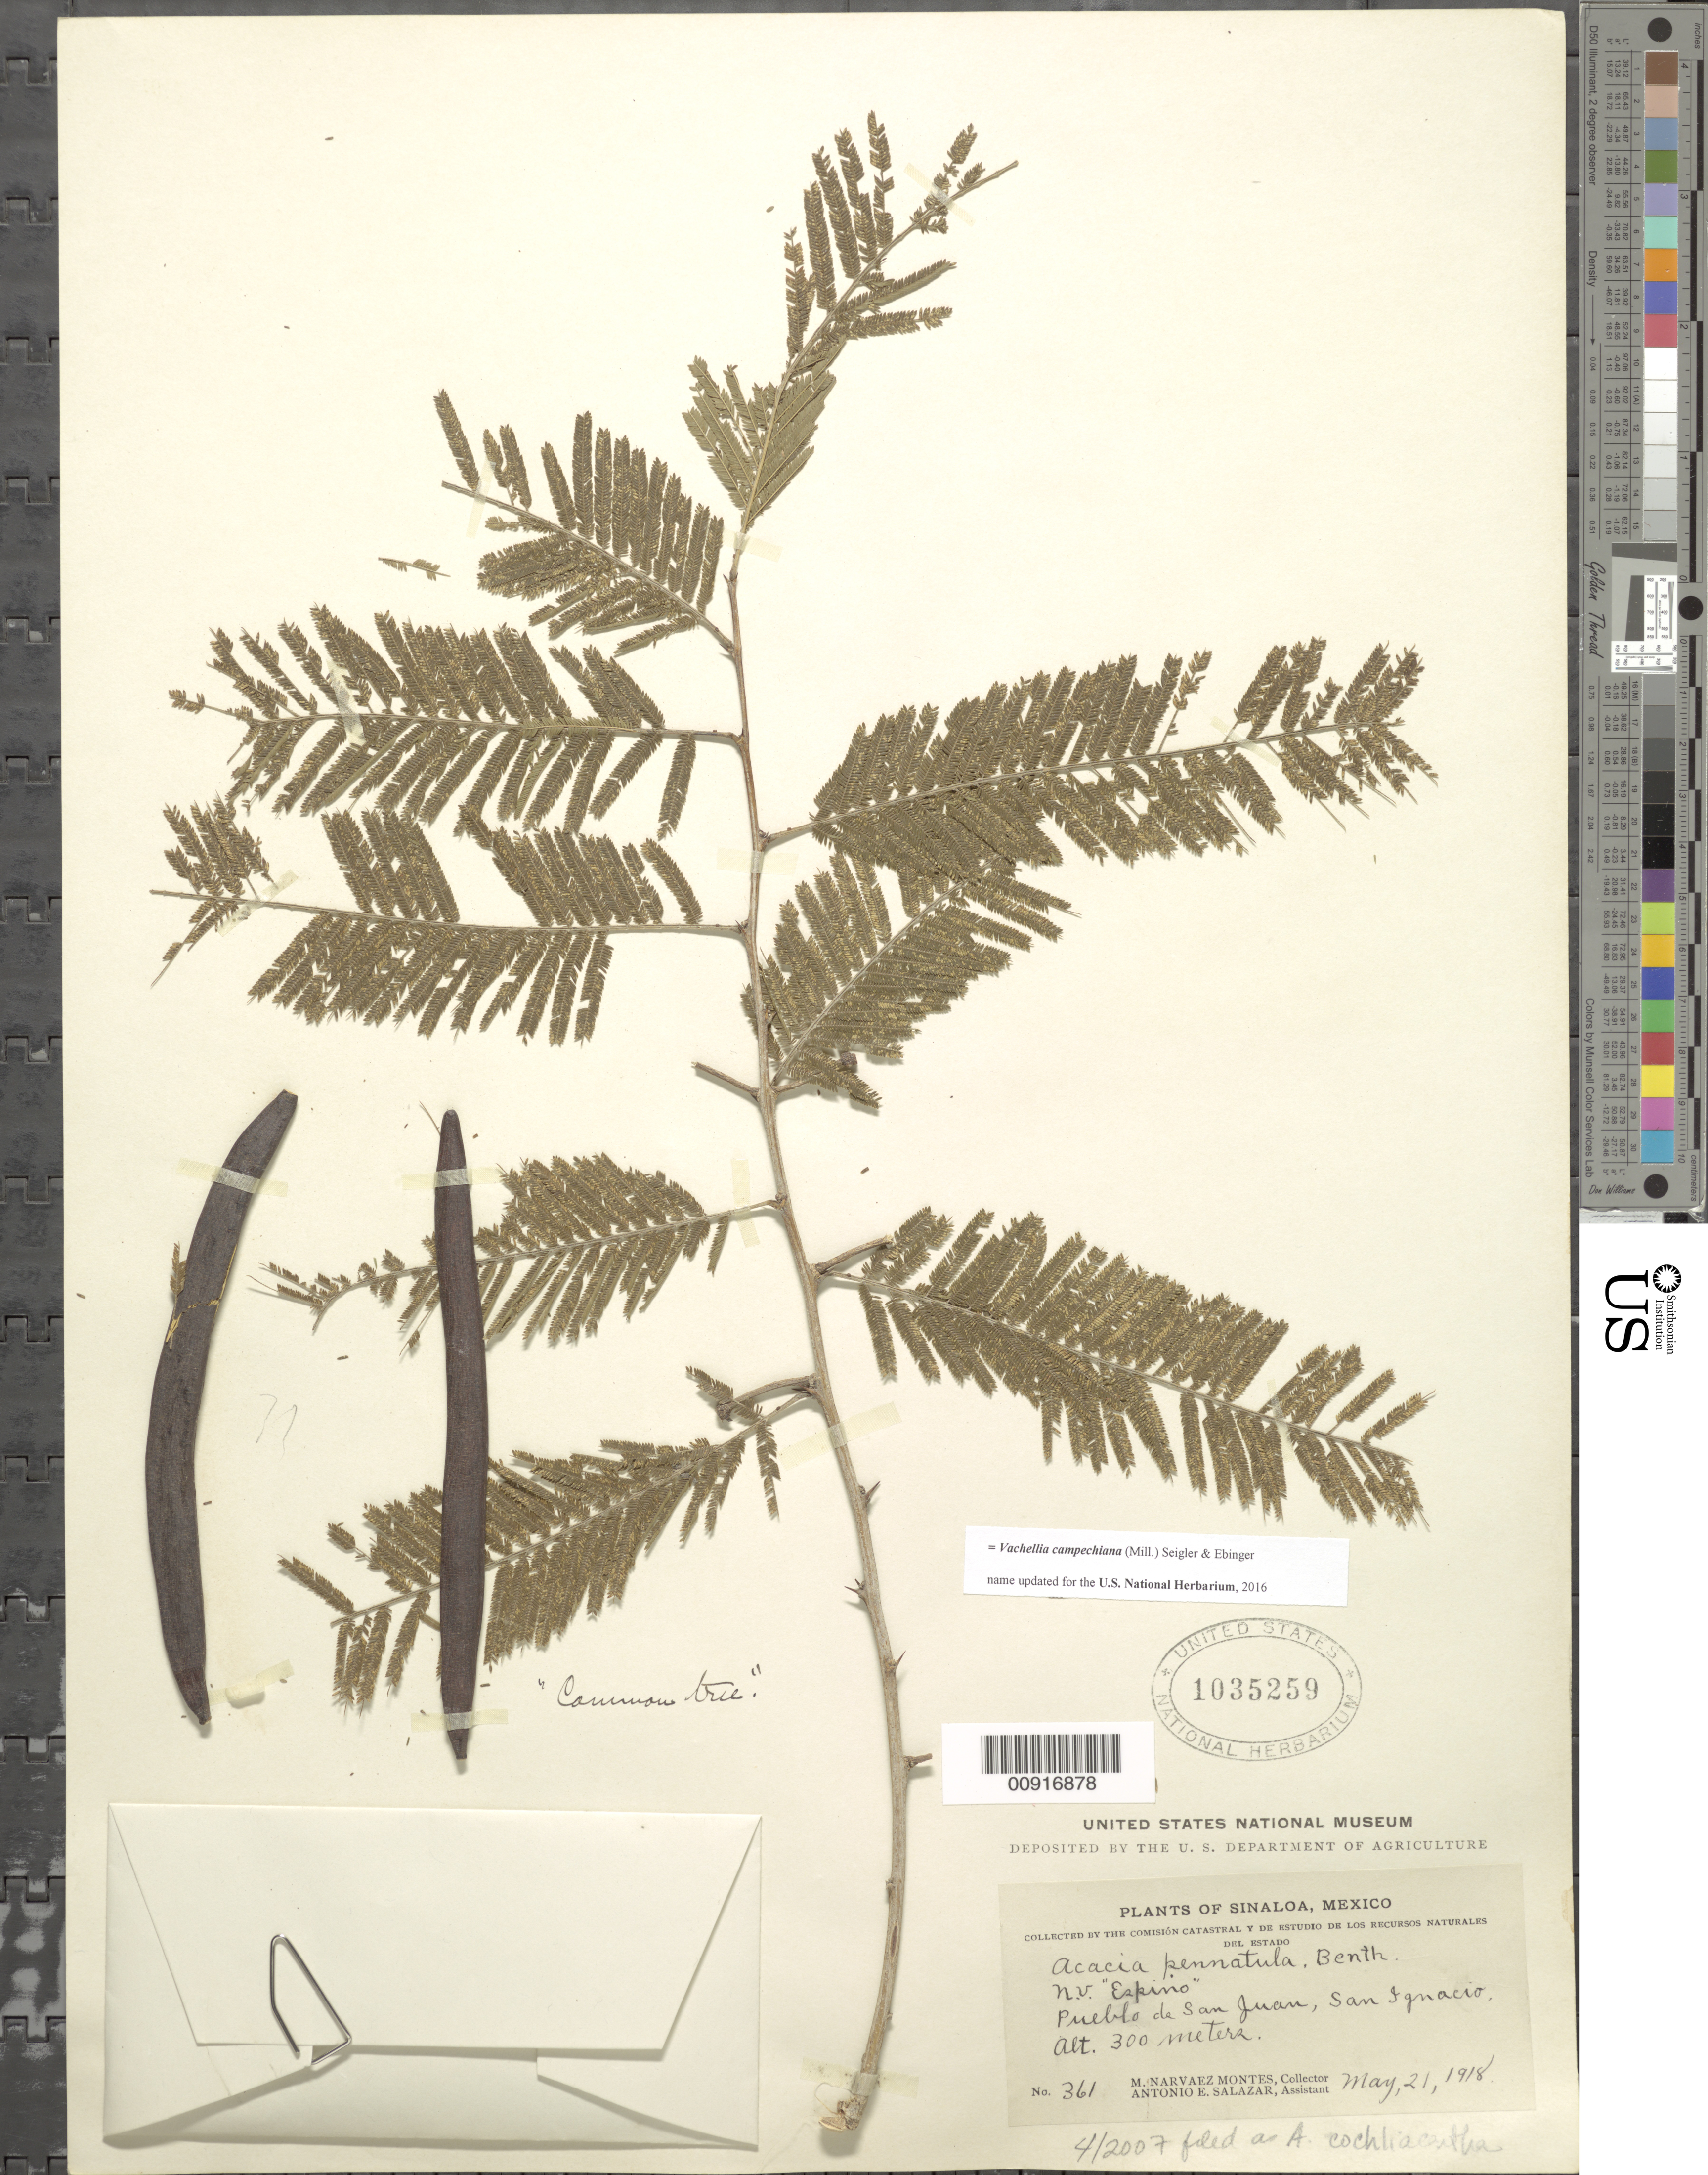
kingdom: Plantae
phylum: Tracheophyta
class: Magnoliopsida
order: Fabales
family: Fabaceae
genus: Vachellia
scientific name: Vachellia campechiana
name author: (Mill.) Seigler & Ebinger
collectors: M. Narvaez-Montes & A. E. Salazar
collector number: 361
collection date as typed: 21 May 1918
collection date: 1918-05-21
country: Mexico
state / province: Sinaloa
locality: Pueblo de San Juan, San Ignacio, Sinaloa.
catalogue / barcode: US 1035259